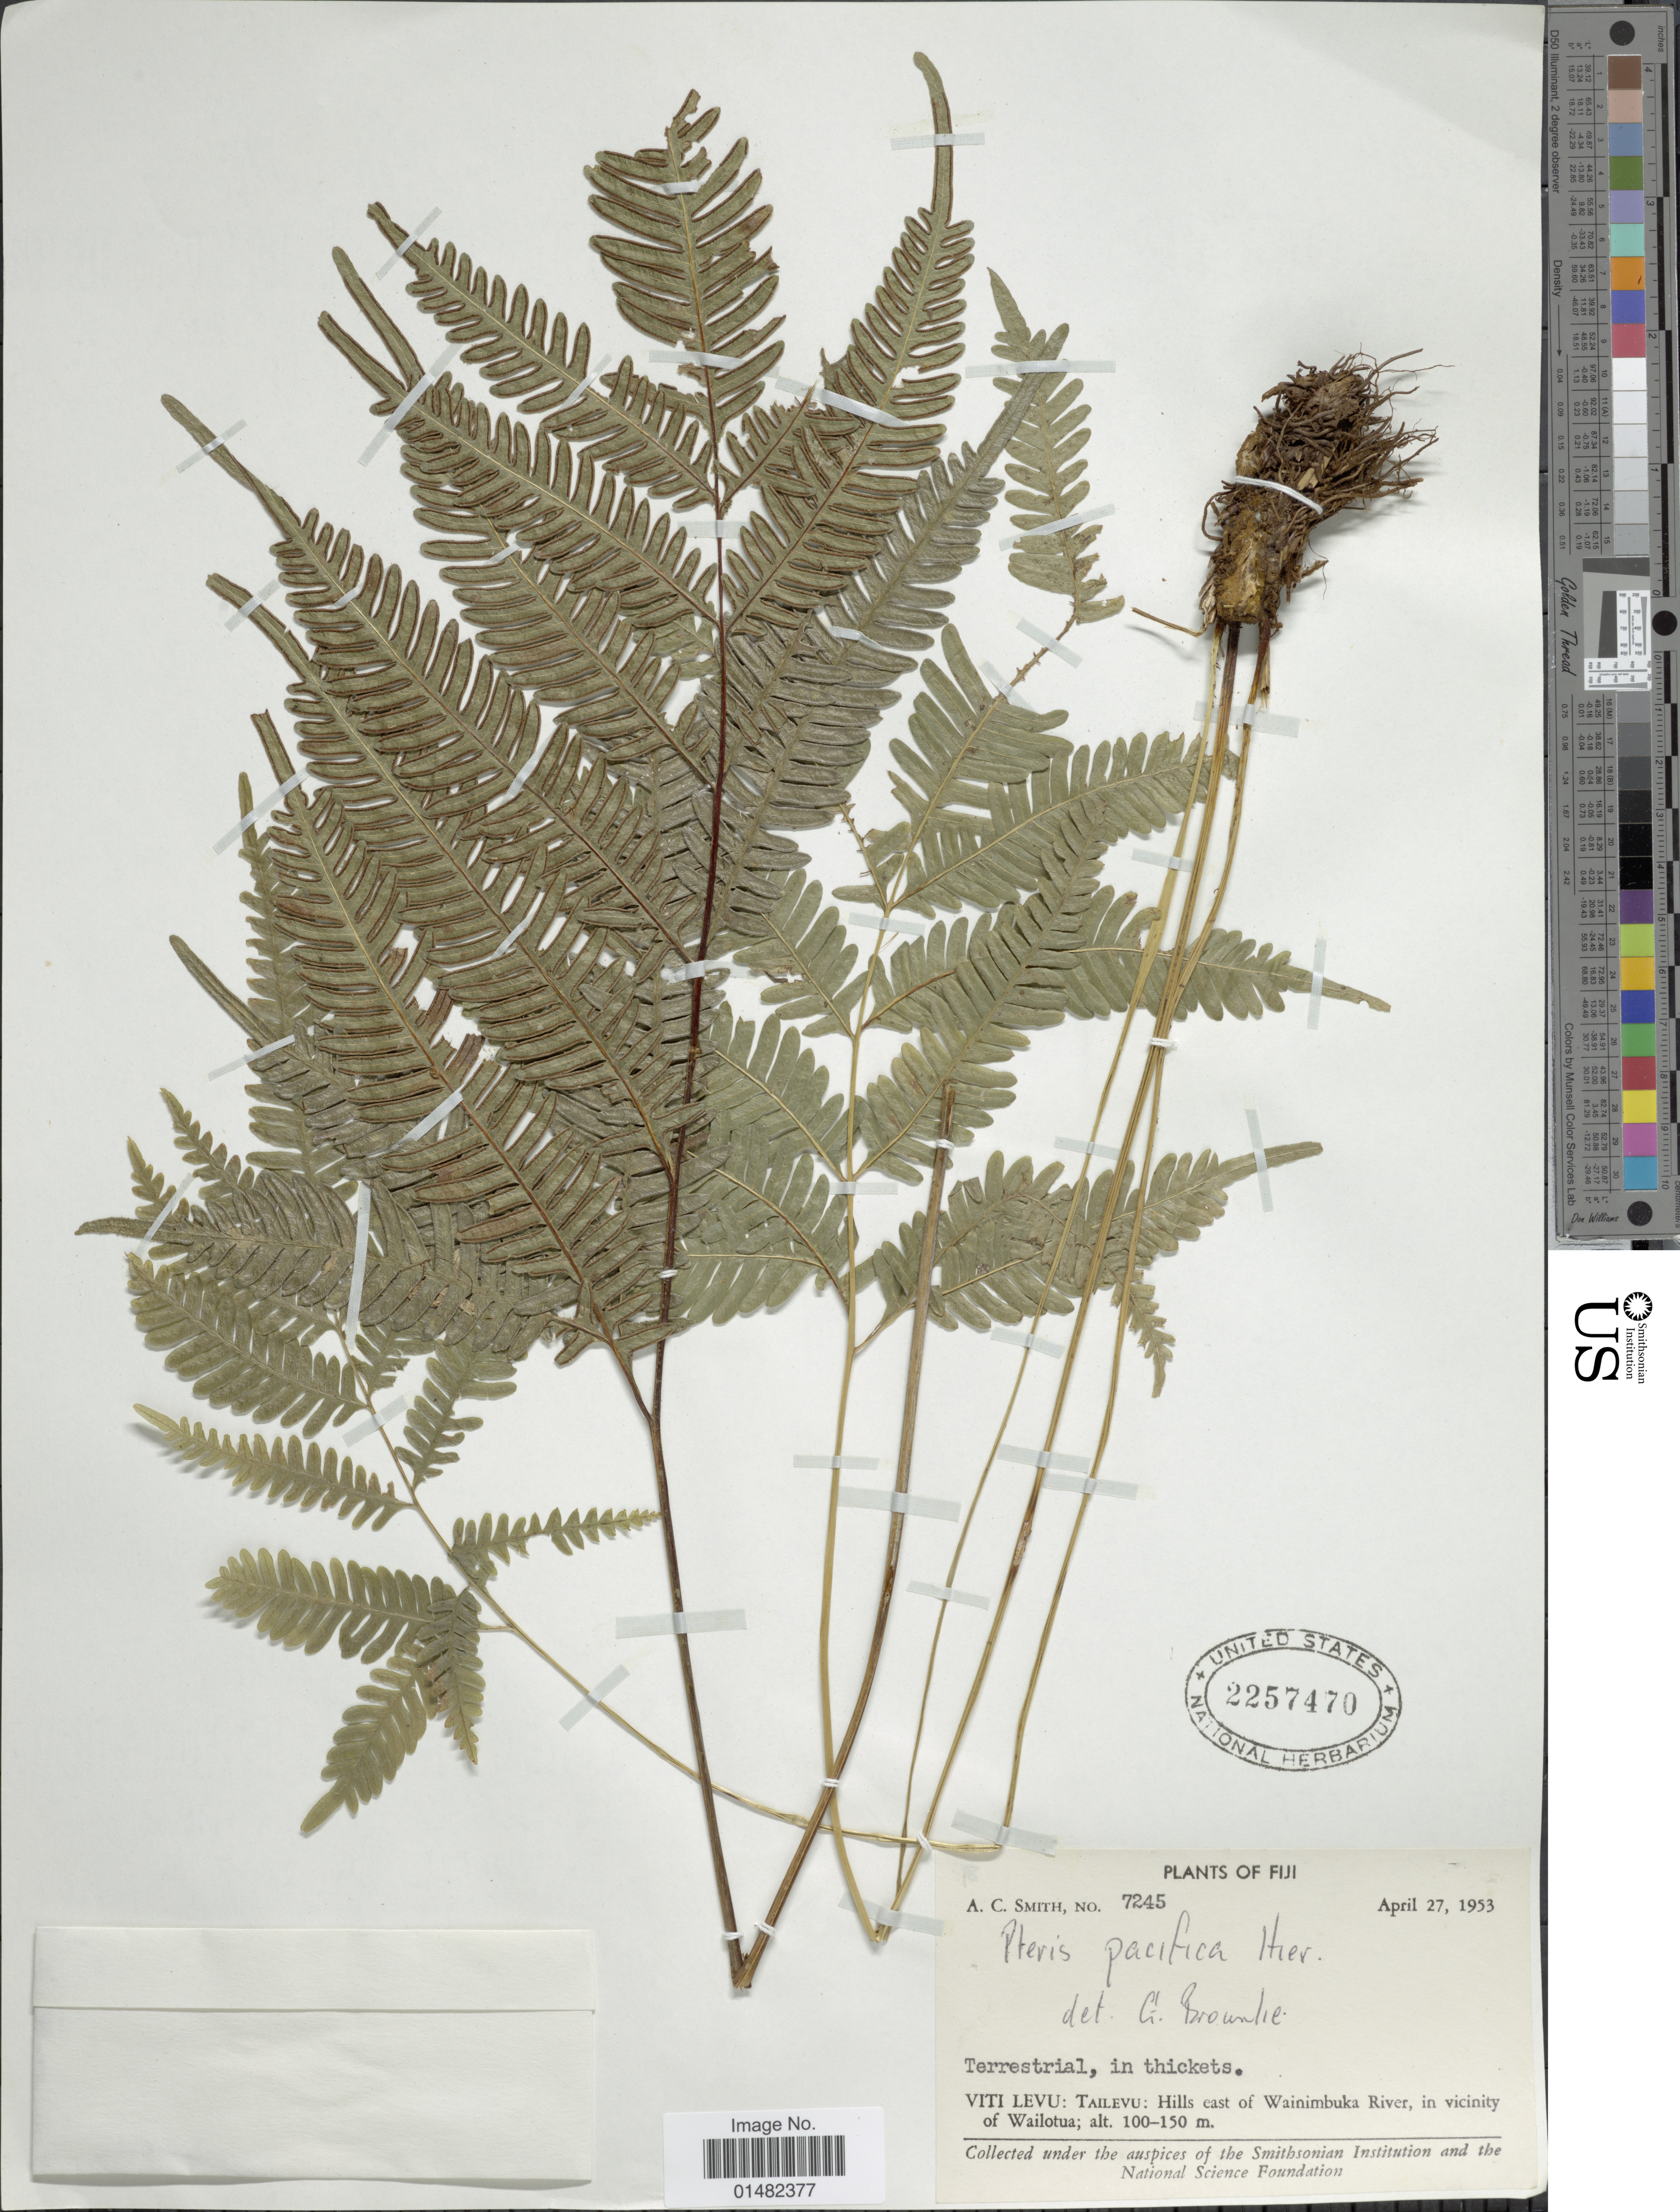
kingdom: Plantae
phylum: Tracheophyta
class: Polypodiopsida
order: Polypodiales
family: Pteridaceae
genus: Pteris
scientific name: Pteris pacifica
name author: Hieron.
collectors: A. C. Smith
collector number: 7245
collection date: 1953-04-27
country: Fiji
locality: Viti Levu: Tailevu: Hills east of Wainimbuka River, in vicinity of Wailotua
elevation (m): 100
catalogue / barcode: US 2257470